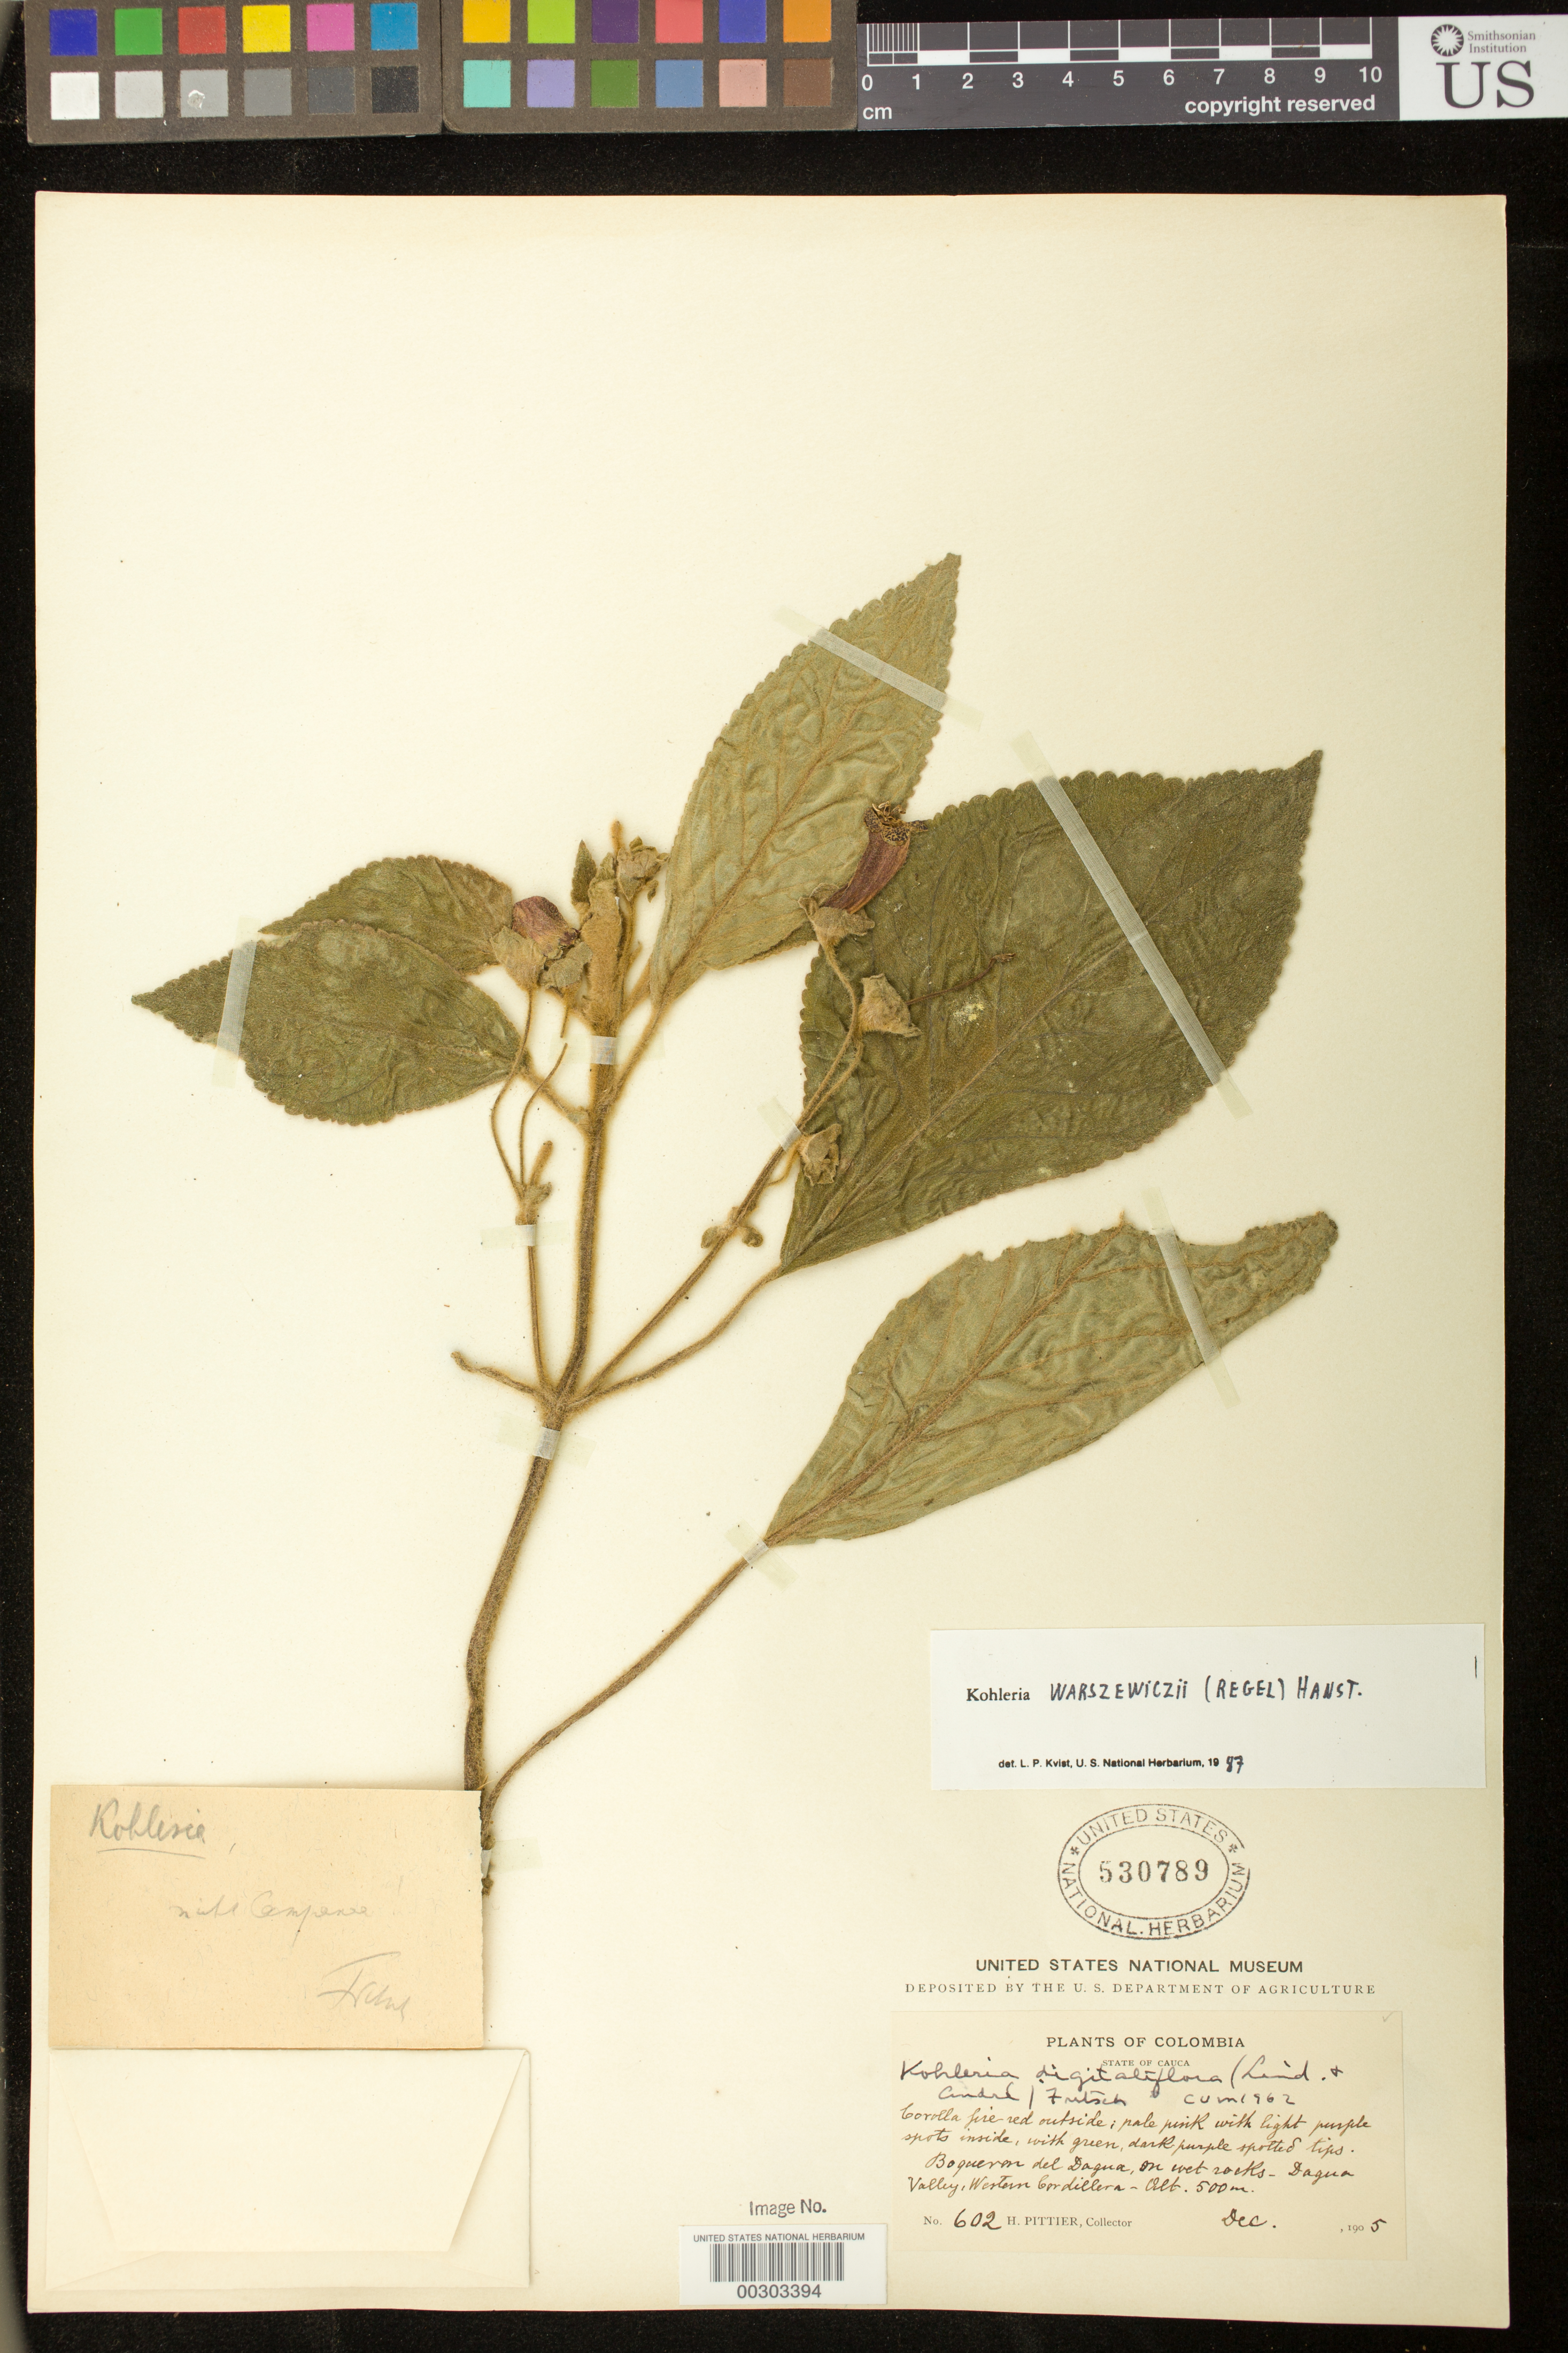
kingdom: Plantae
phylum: Tracheophyta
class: Magnoliopsida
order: Lamiales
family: Gesneriaceae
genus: Kohleria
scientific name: Kohleria warszewiczii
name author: (Regel) Hanst.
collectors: H. F. Pittier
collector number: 602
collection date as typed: Dec 1905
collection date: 1905-12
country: Colombia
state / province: Cauca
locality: Boqueron del Dagua, Dagua valley, western Cordillera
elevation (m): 500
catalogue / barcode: US 530789